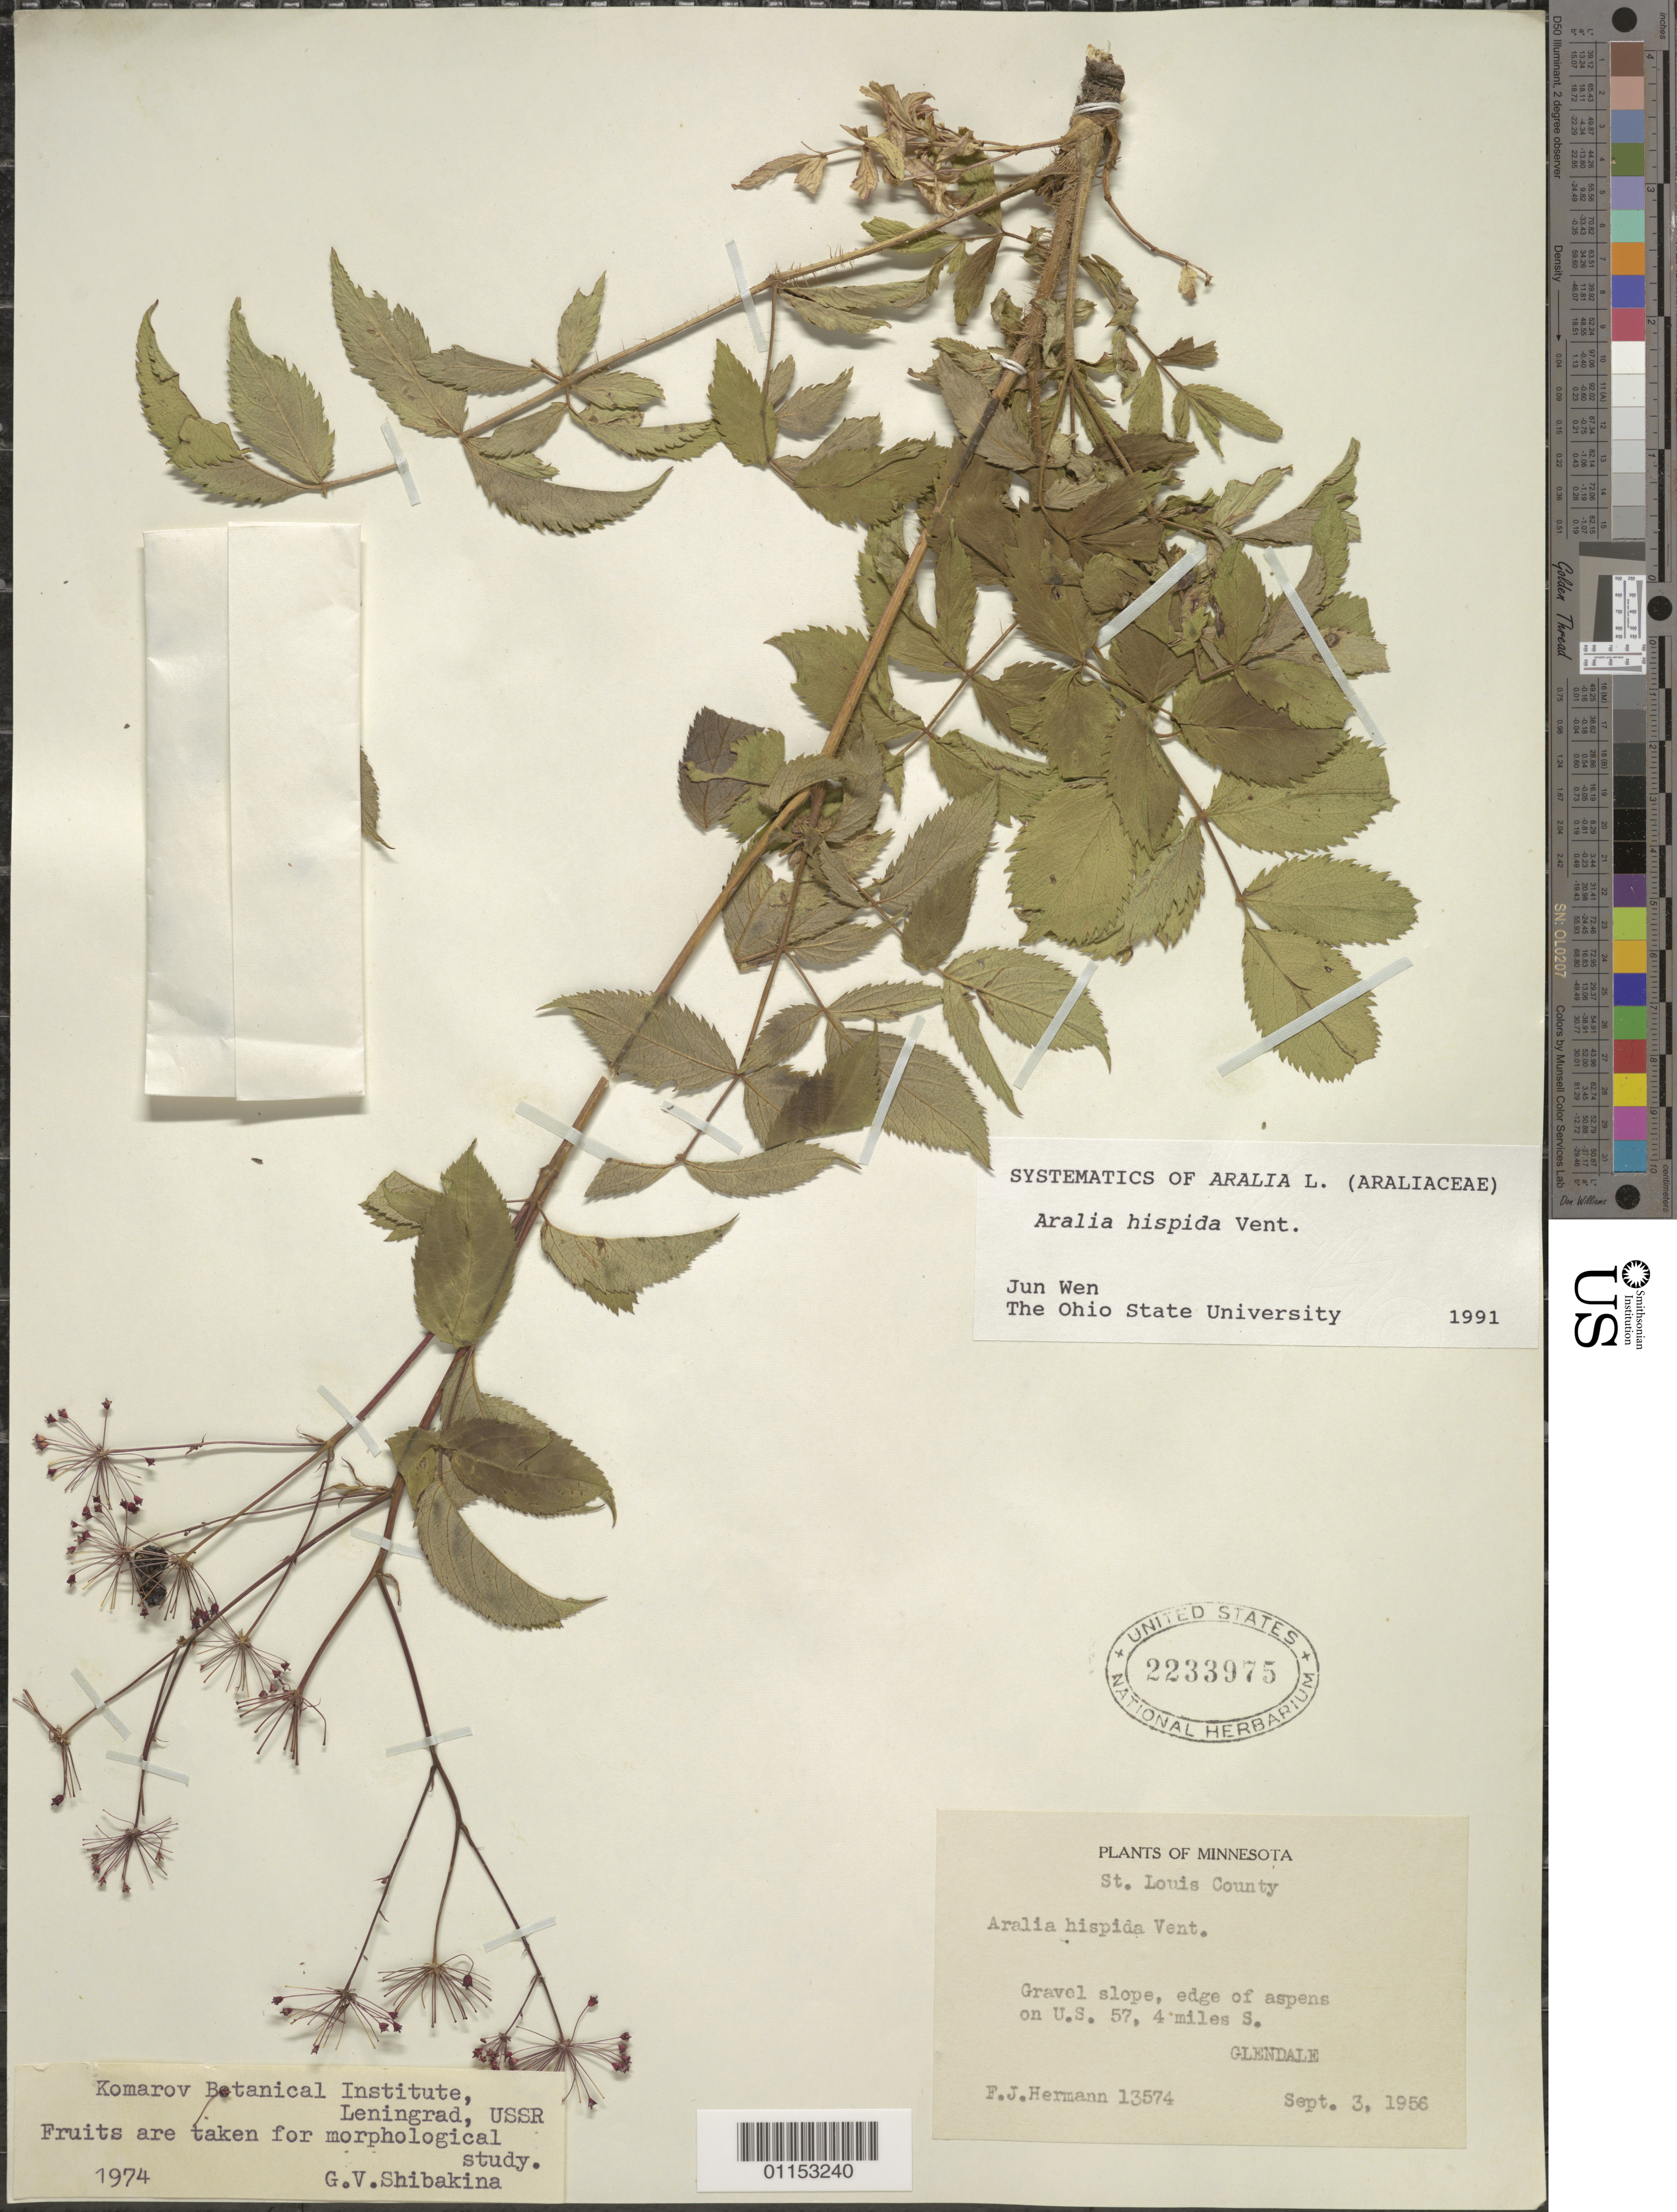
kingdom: Plantae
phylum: Tracheophyta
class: Magnoliopsida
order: Apiales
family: Araliaceae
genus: Aralia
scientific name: Aralia hispida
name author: Vent.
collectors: F. J. Hermann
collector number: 13574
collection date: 1956-09-03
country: United States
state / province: Minnesota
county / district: St. Louis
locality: On U.S. 57, 4 mi S Glendale.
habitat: Gravel slope, edge of aspens.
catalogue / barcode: US 2233975